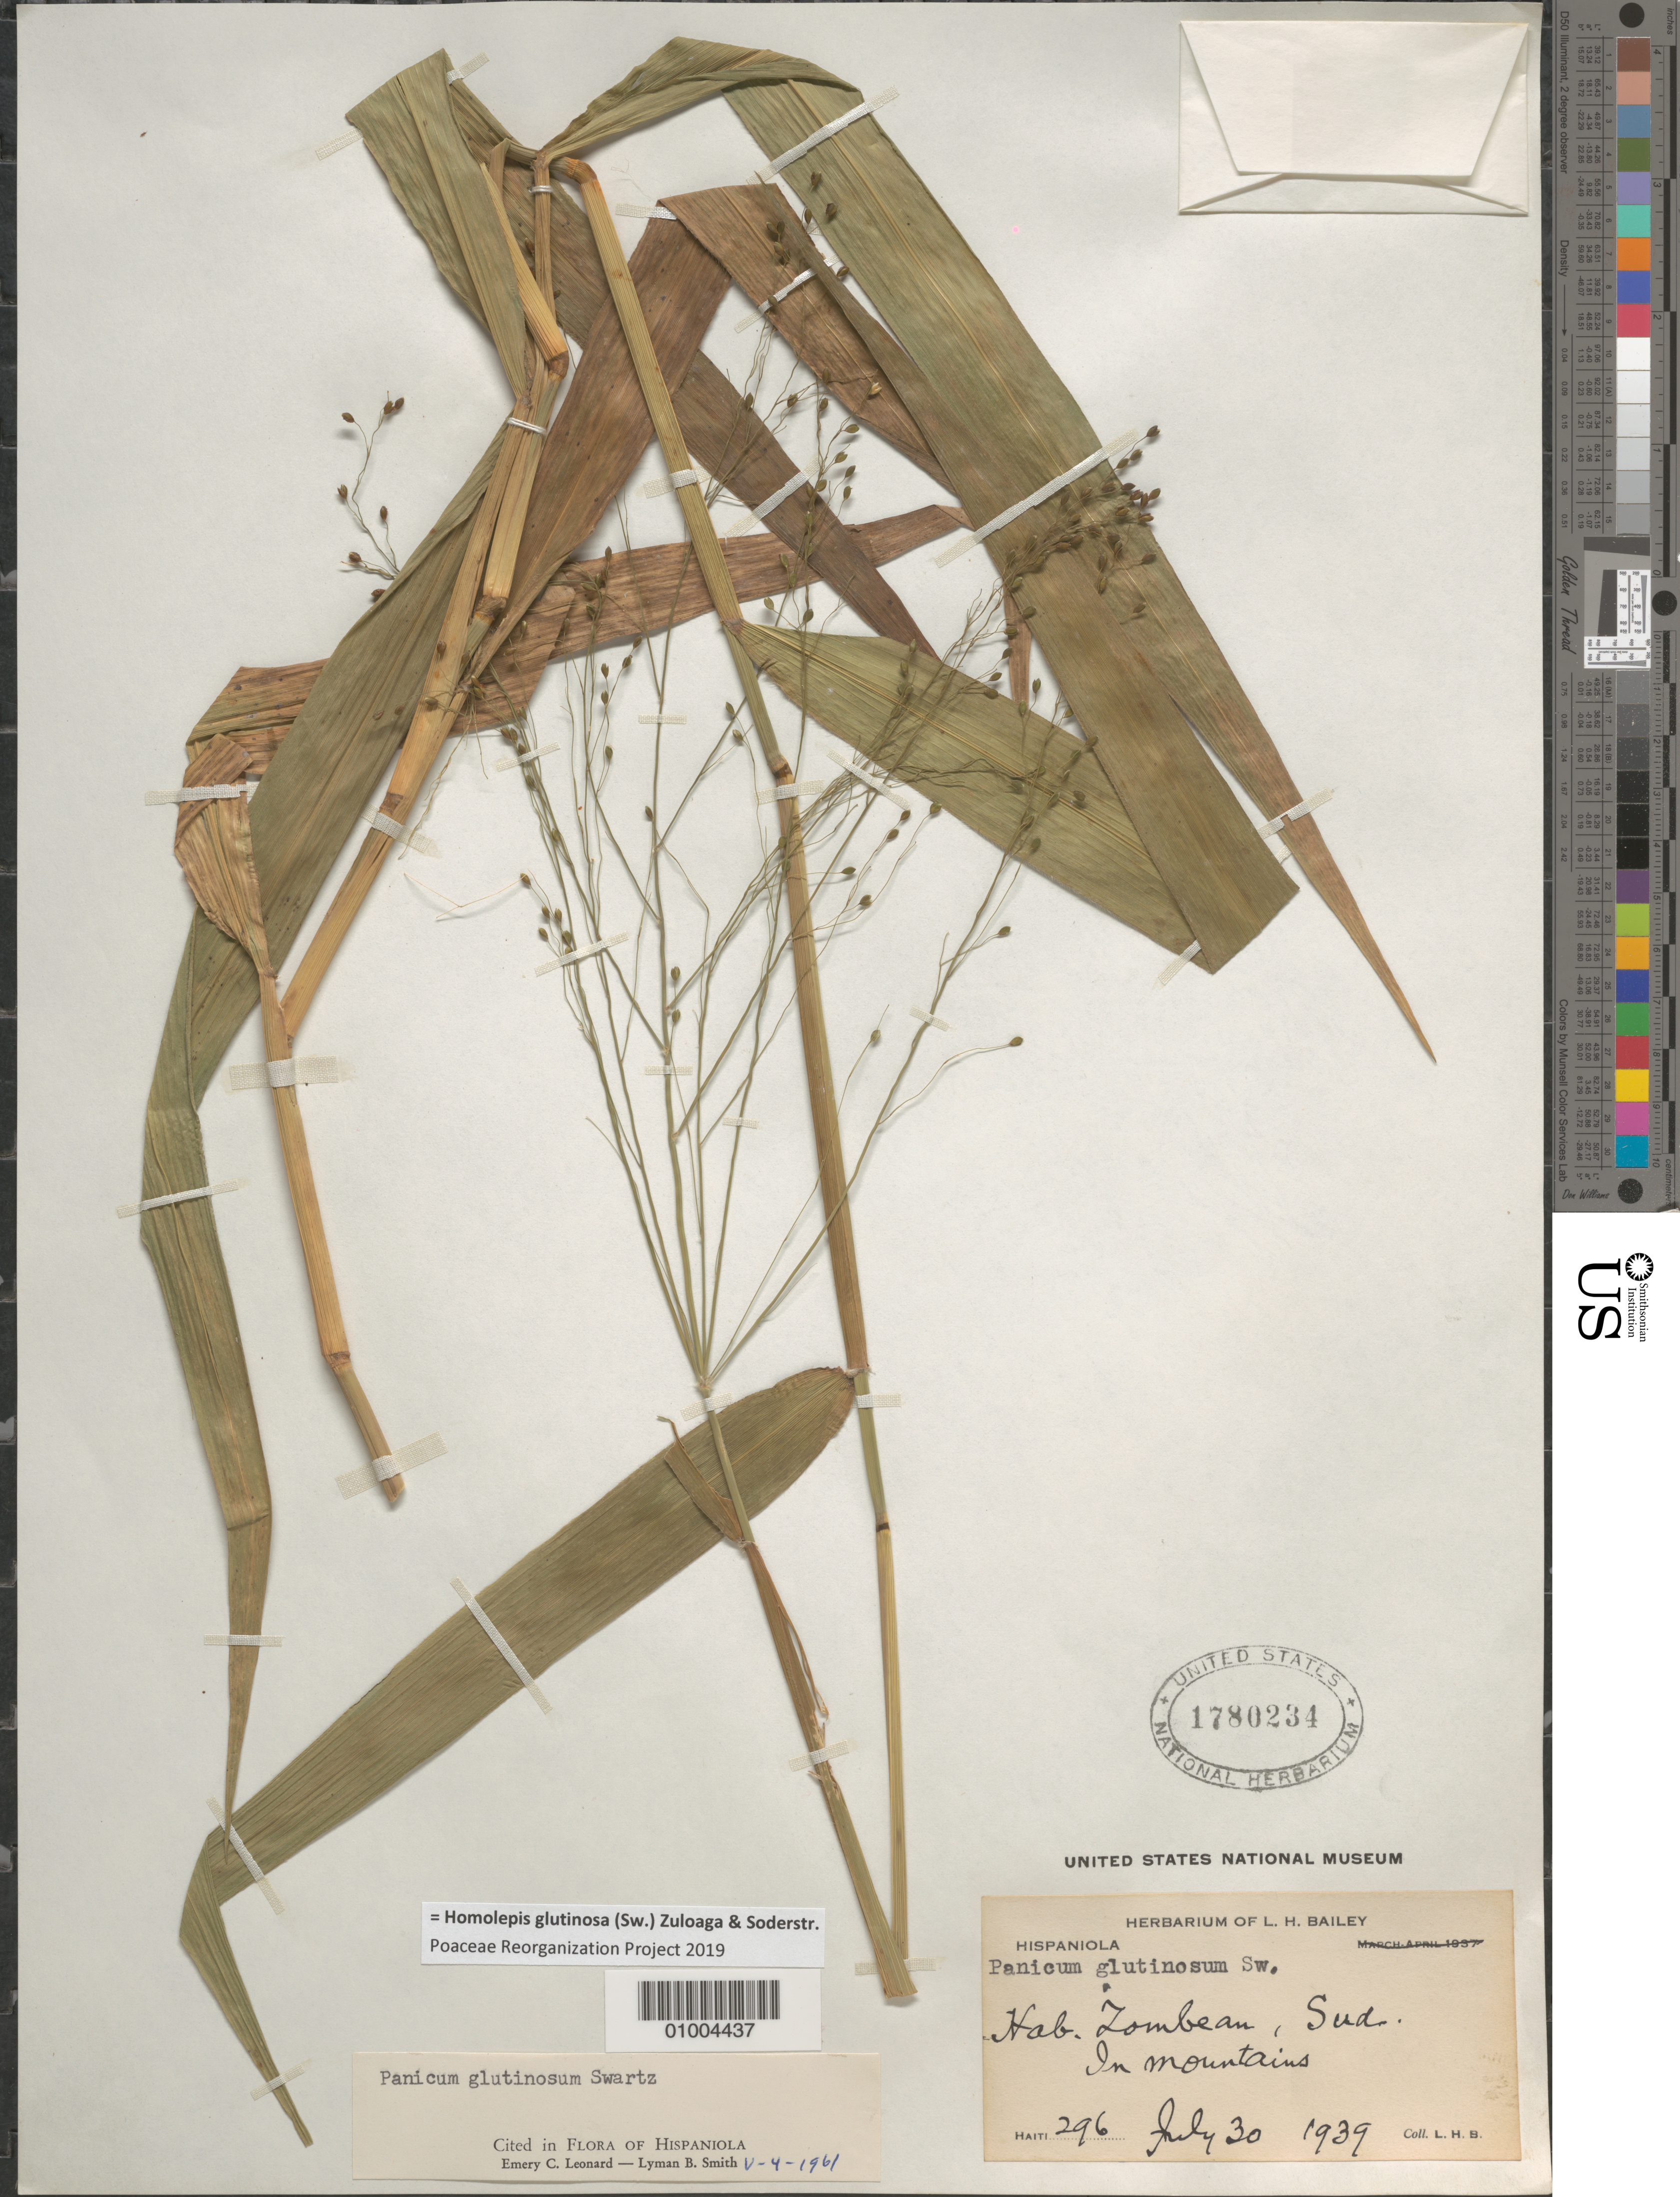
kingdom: Plantae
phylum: Tracheophyta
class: Liliopsida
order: Poales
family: Poaceae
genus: Homolepis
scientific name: Homolepis glutinosa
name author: (Sw.) Zuloaga & Soderstr.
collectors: L. H. Bailey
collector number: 296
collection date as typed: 30 Jul 1939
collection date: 1939-07-30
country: Haiti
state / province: Sud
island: Hispaniola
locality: in mountains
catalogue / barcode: US 1780234